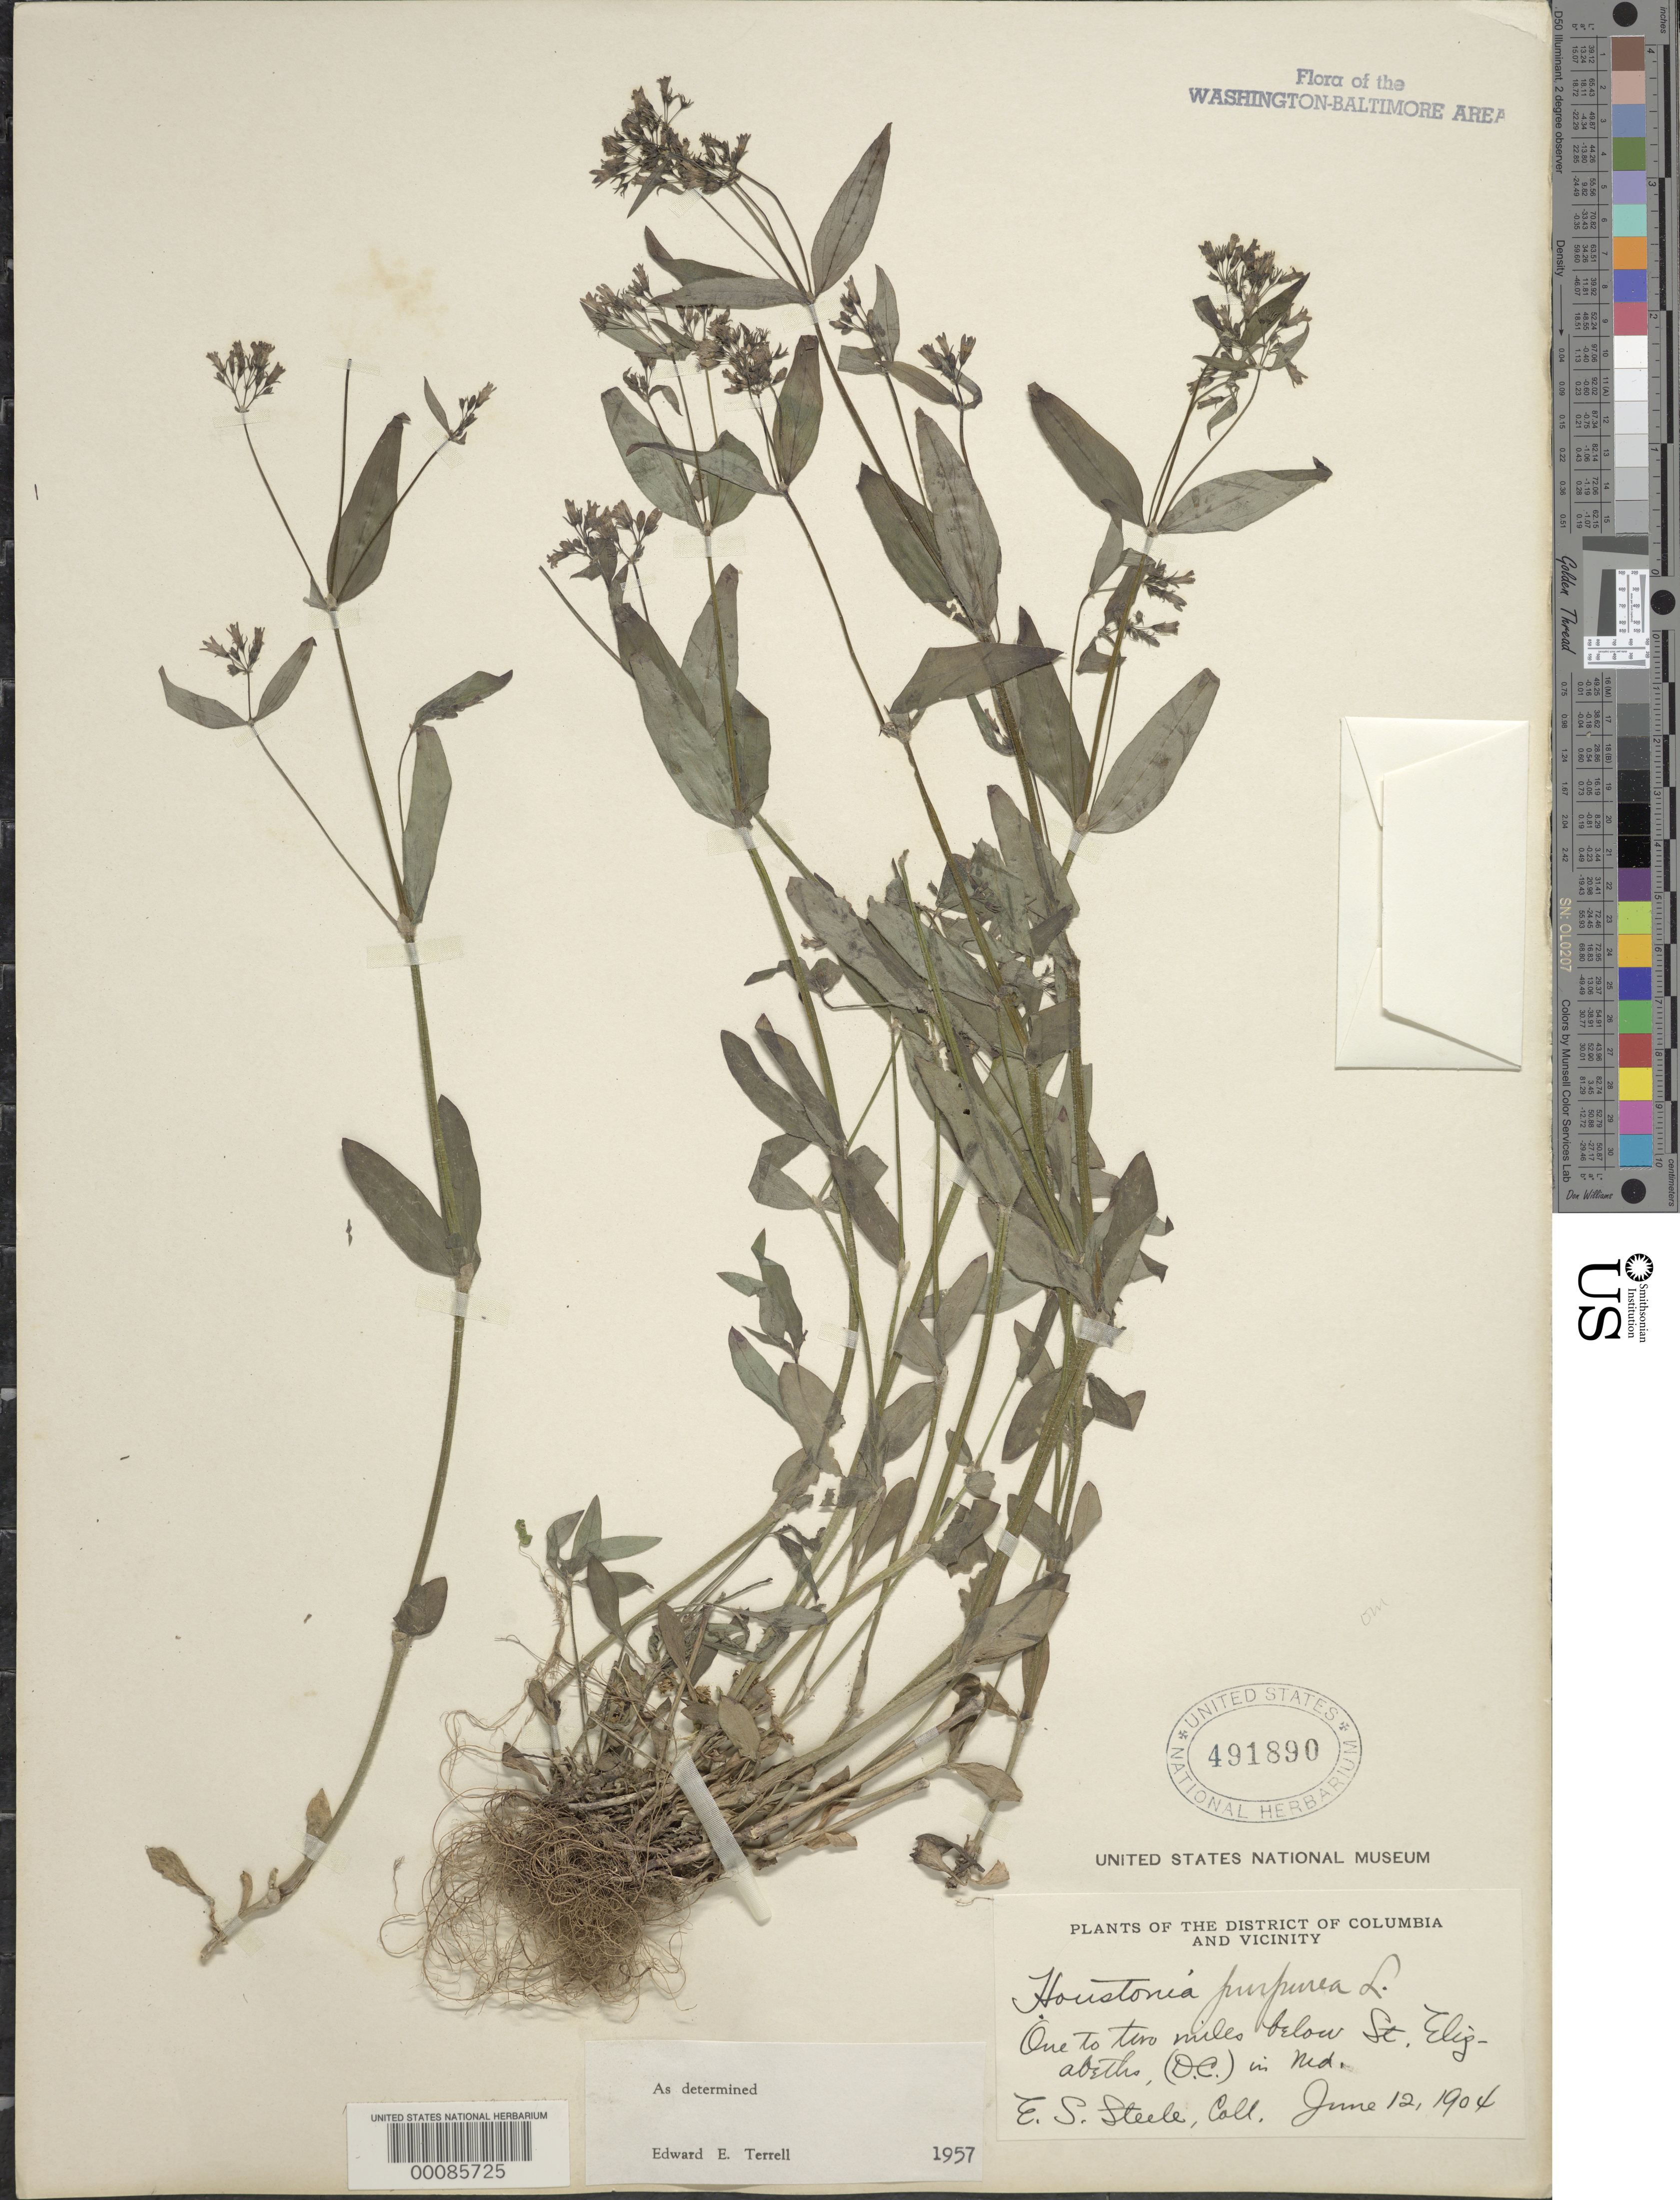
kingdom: Plantae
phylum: Tracheophyta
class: Magnoliopsida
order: Gentianales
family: Rubiaceae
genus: Houstonia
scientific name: Houstonia purpurea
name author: L.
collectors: E. Steele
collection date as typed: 12 Jun 1904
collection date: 1904-06-12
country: United States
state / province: District of Columbia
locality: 2 Mi below St. Elizabeth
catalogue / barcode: US 491890